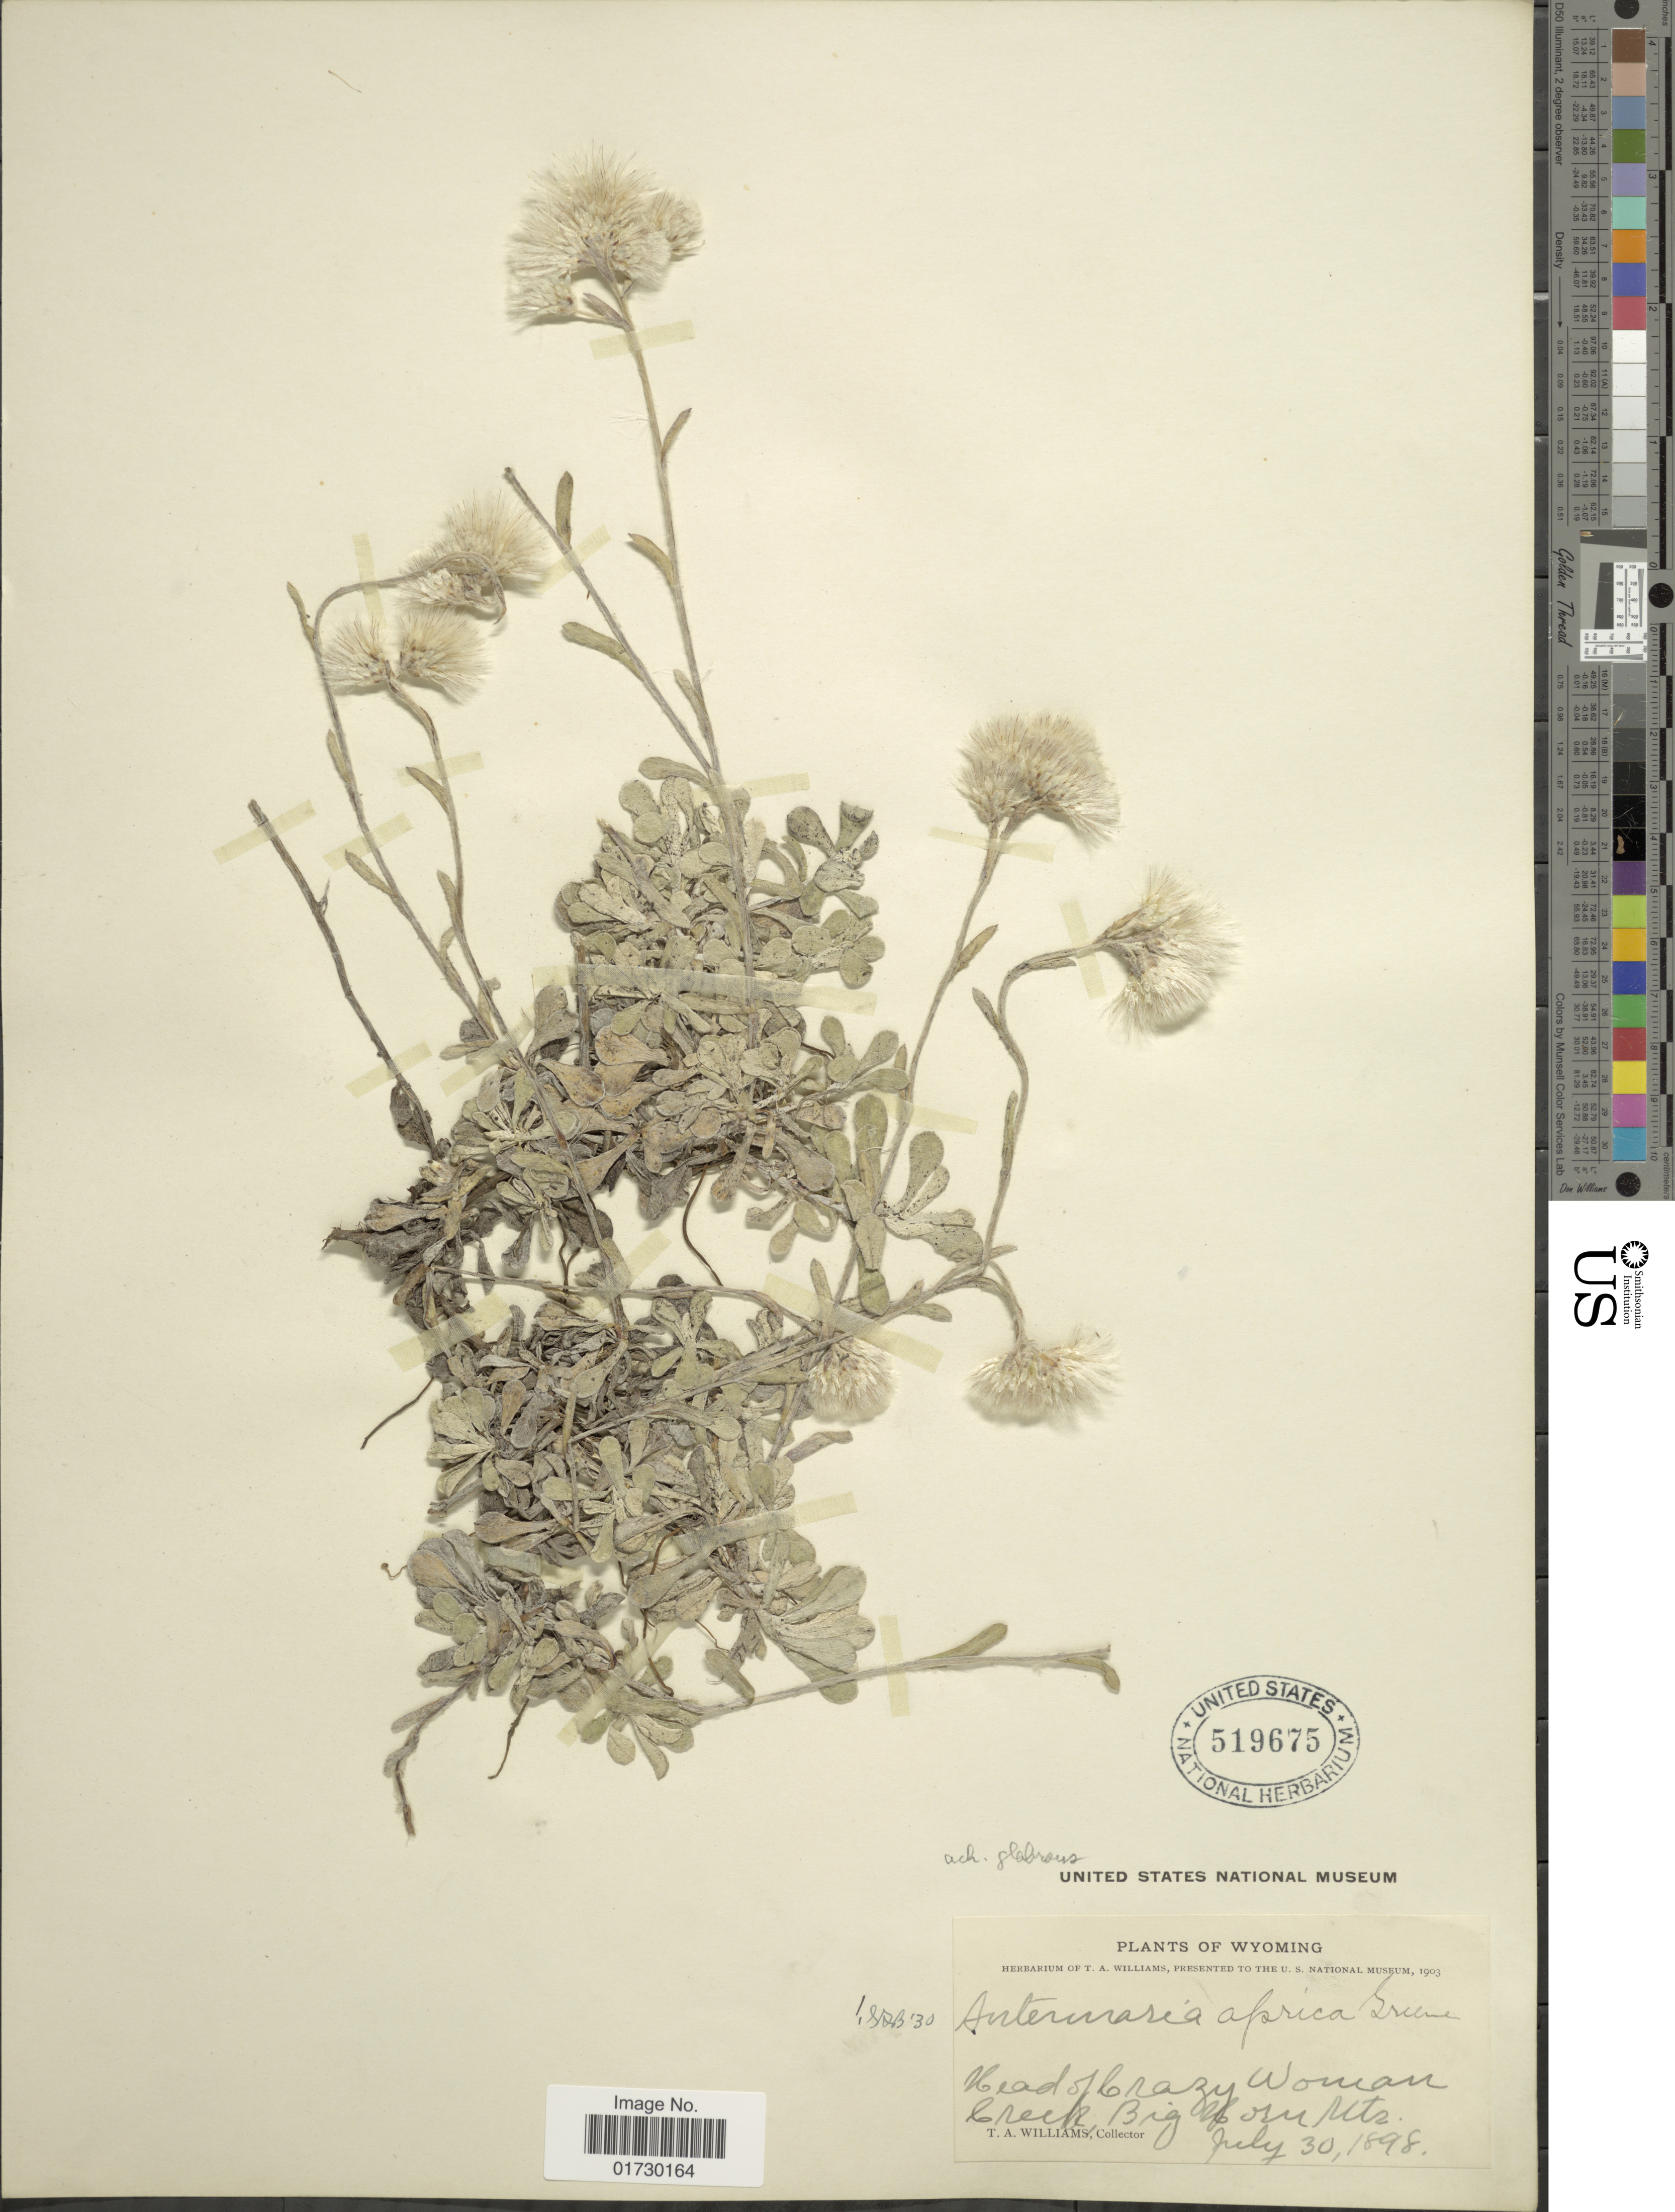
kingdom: Plantae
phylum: Tracheophyta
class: Magnoliopsida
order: Asterales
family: Asteraceae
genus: Antennaria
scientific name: Antennaria aprica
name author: Greene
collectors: T. A. Williams (herbarium)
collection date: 1898-07-30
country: United States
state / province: Wyoming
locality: Head of Crazy Woman Creek, Big Horn Mts.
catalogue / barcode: US 519675